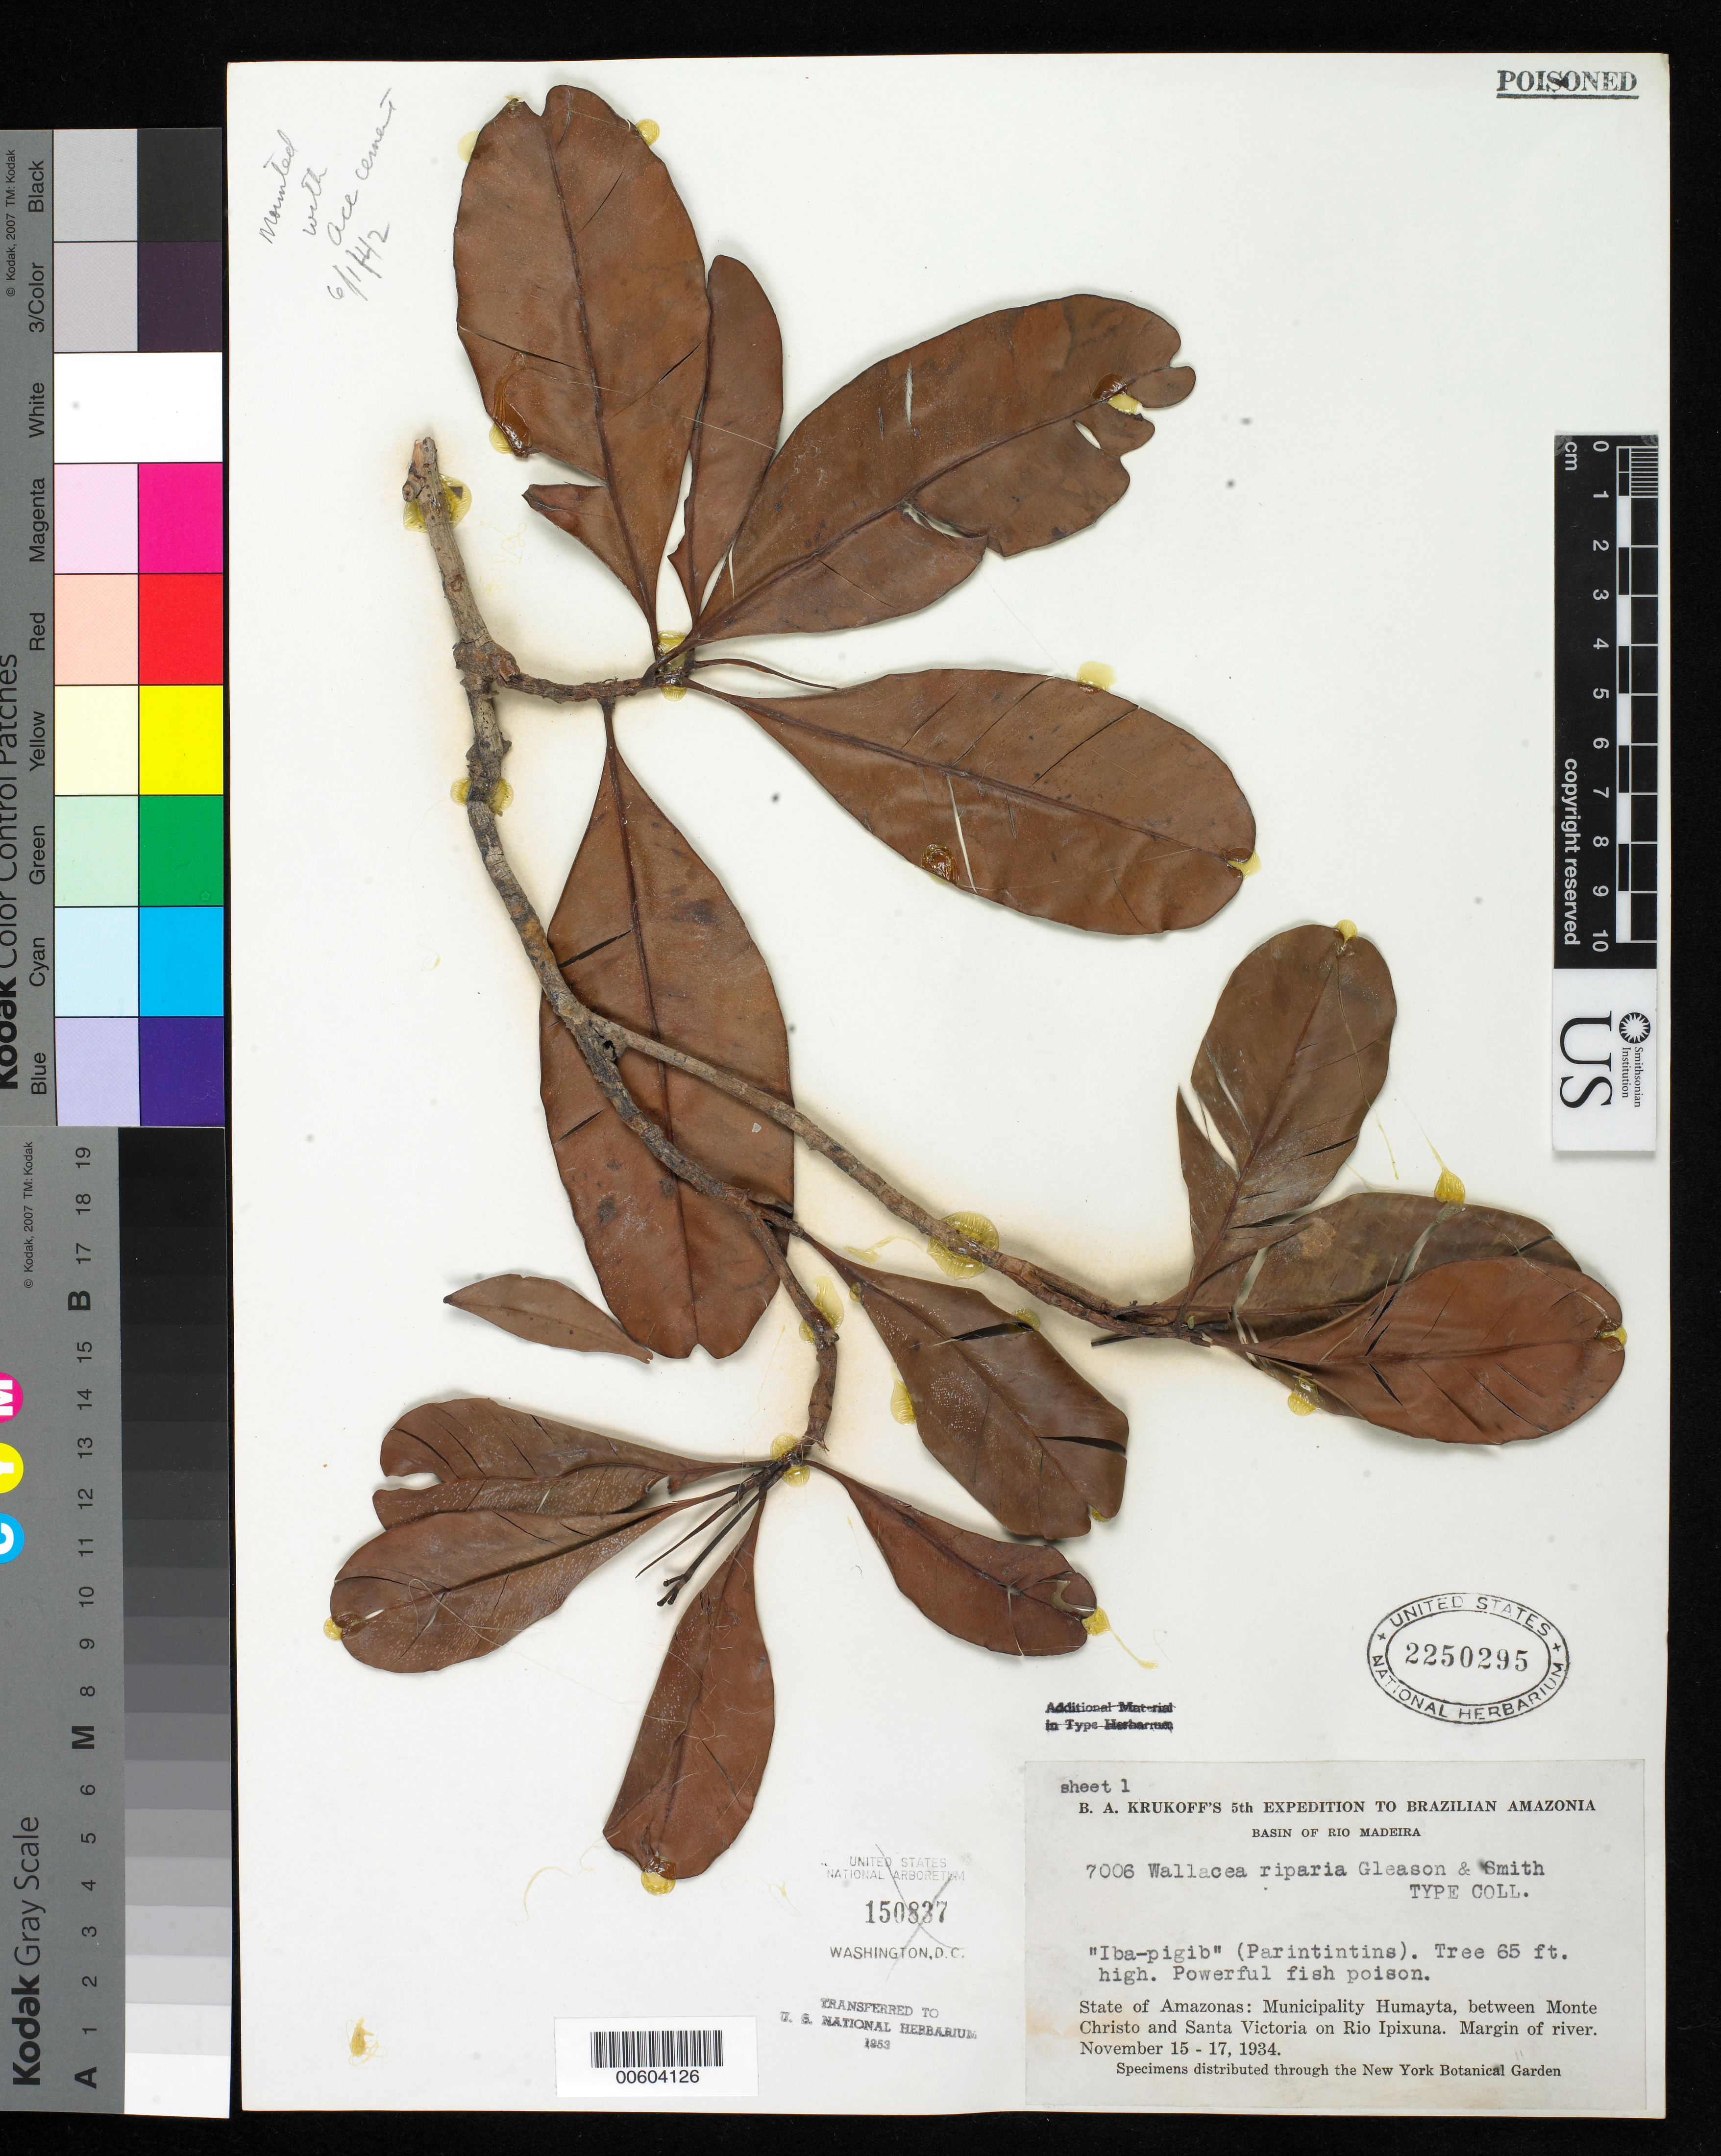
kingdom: Plantae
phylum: Tracheophyta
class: Magnoliopsida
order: Malpighiales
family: Ochnaceae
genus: Wallacea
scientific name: Wallacea riparia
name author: Gleason & A.C. Sm.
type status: Isotype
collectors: B. A. Krukoff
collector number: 7006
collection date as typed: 15 Nov 1934 to 17 Nov 1934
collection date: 1934-11-15/1934-11-17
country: Brazil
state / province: Amazonas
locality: Basin of Rio Madeira. Humayta, between Montechristo and Santa Victoria on Rio Ipixuna.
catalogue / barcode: US 2250295